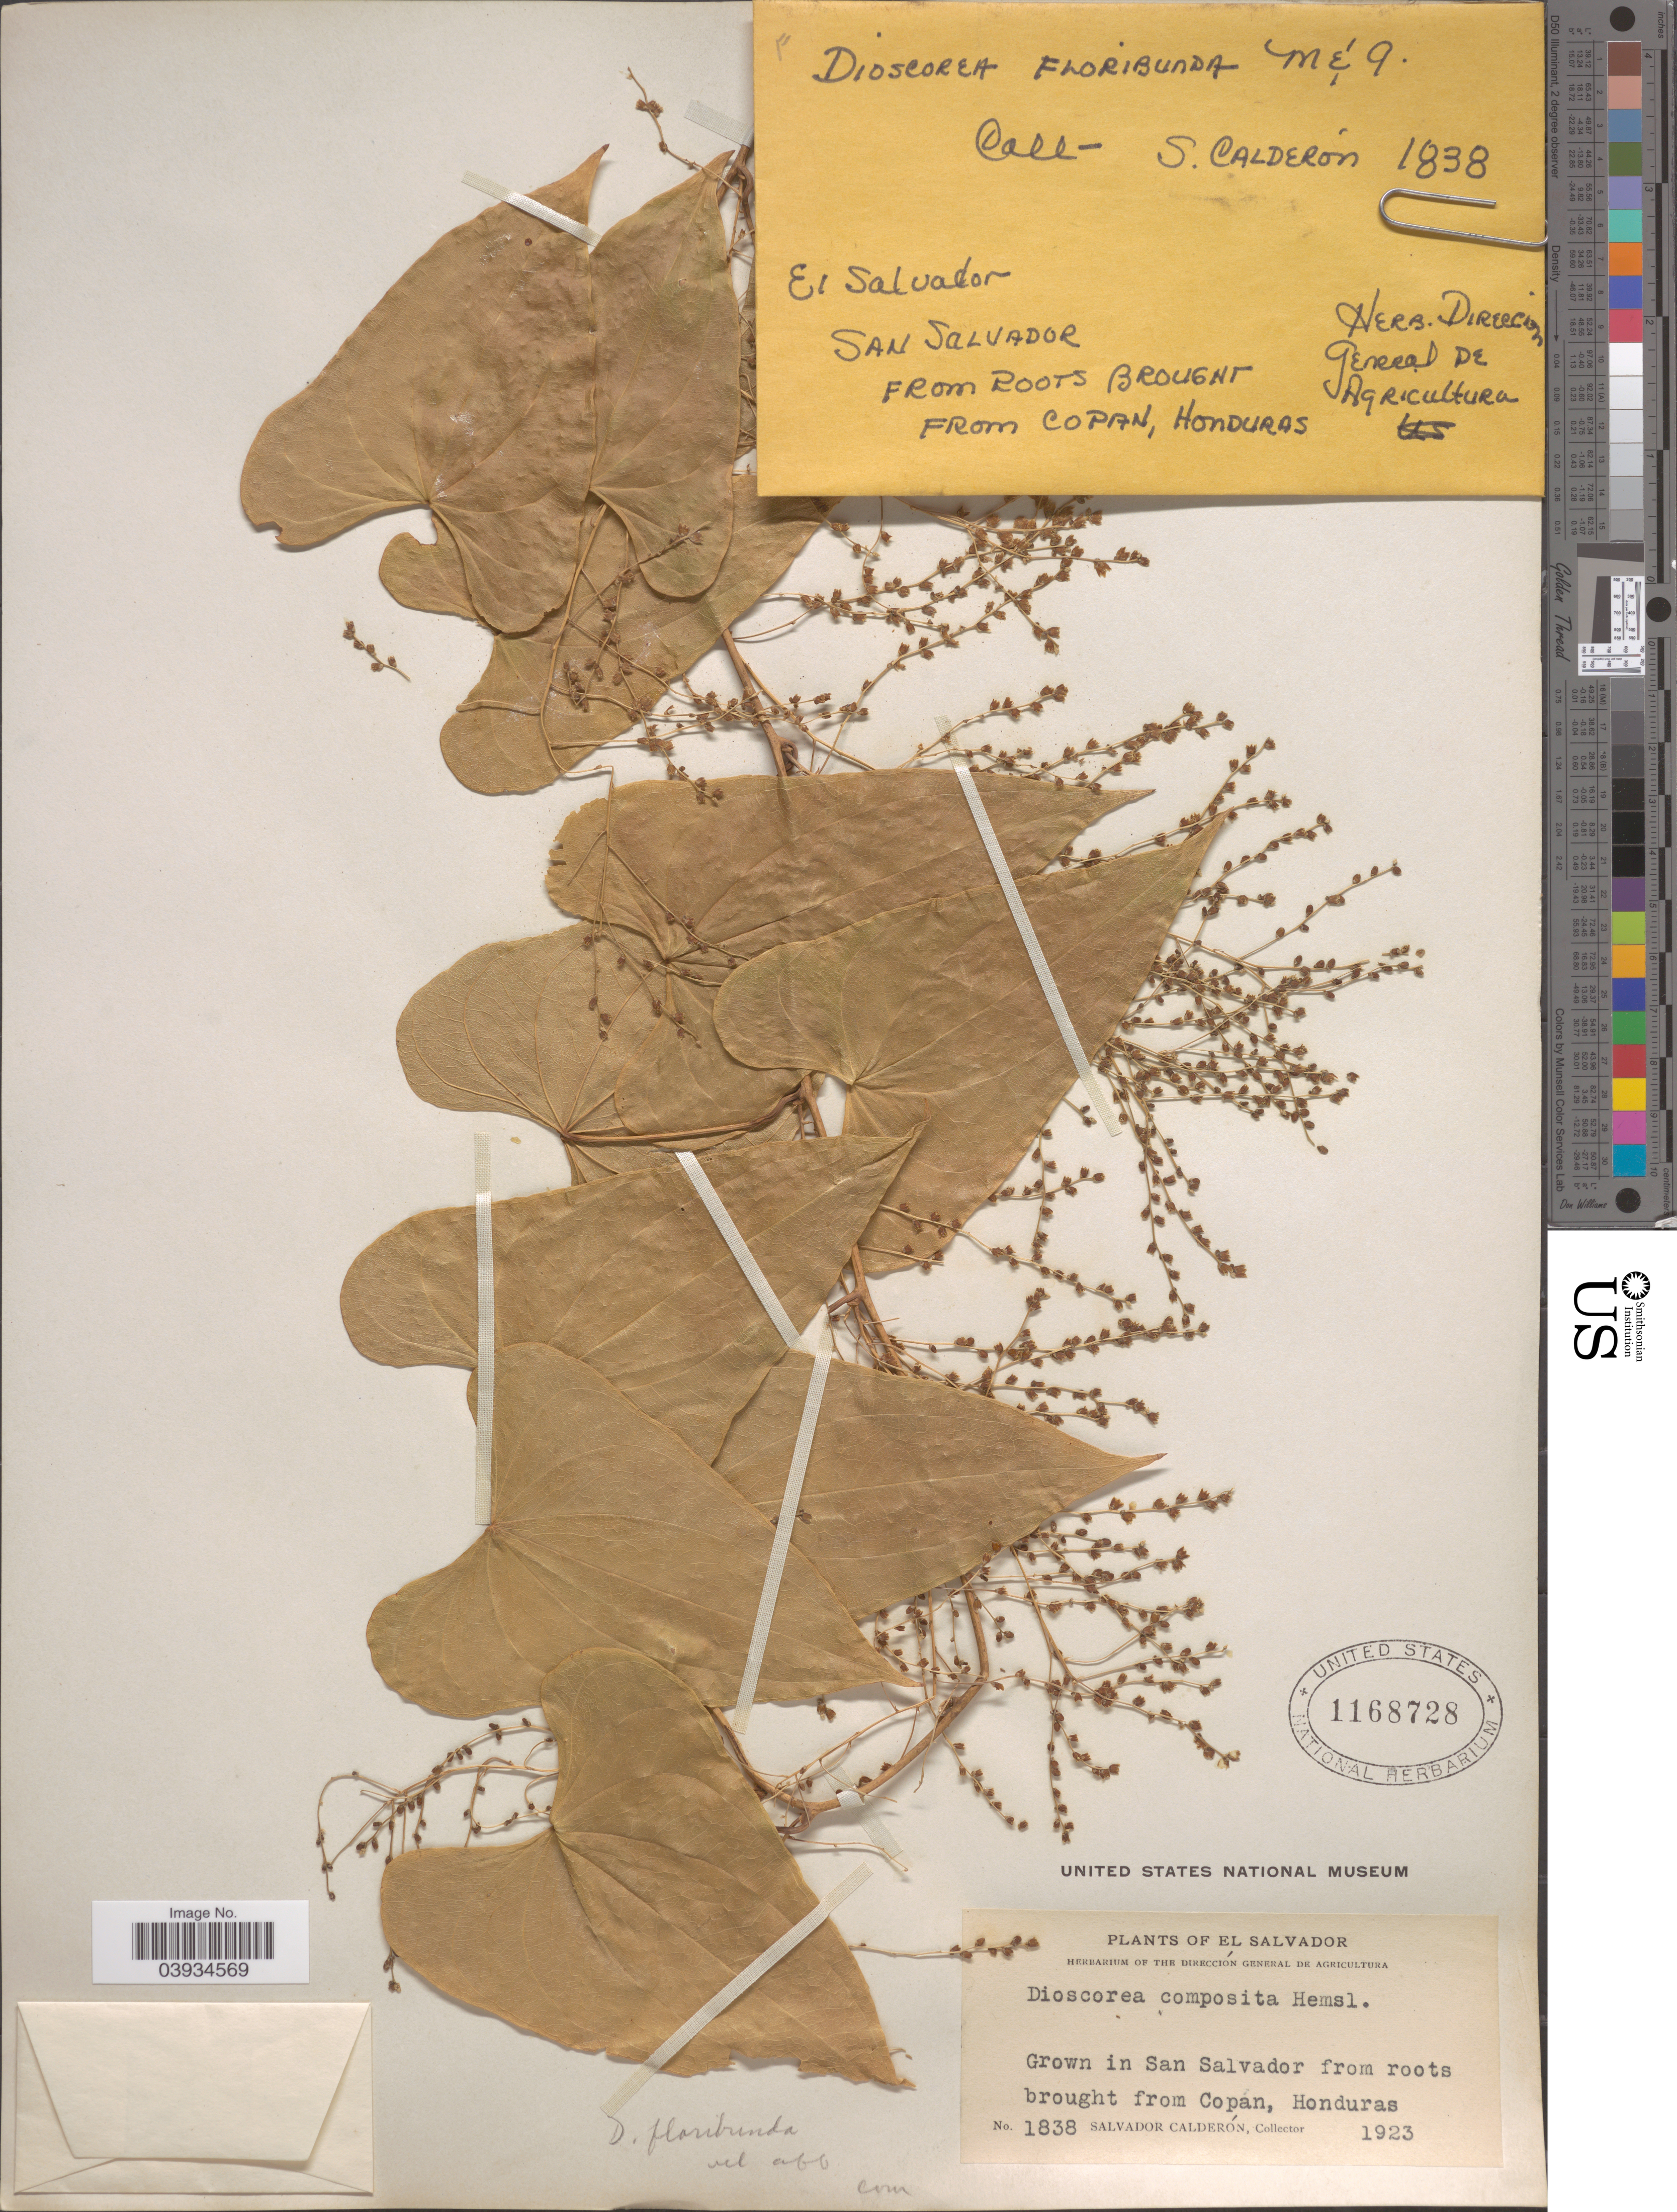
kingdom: Plantae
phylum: Tracheophyta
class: Liliopsida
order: Dioscoreales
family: Dioscoreaceae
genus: Dioscorea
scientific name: Dioscorea floribunda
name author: M. Martens & Galeotti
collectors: S. Calderón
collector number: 1838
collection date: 1923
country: El Salvador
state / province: San Salvador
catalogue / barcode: US 1168728